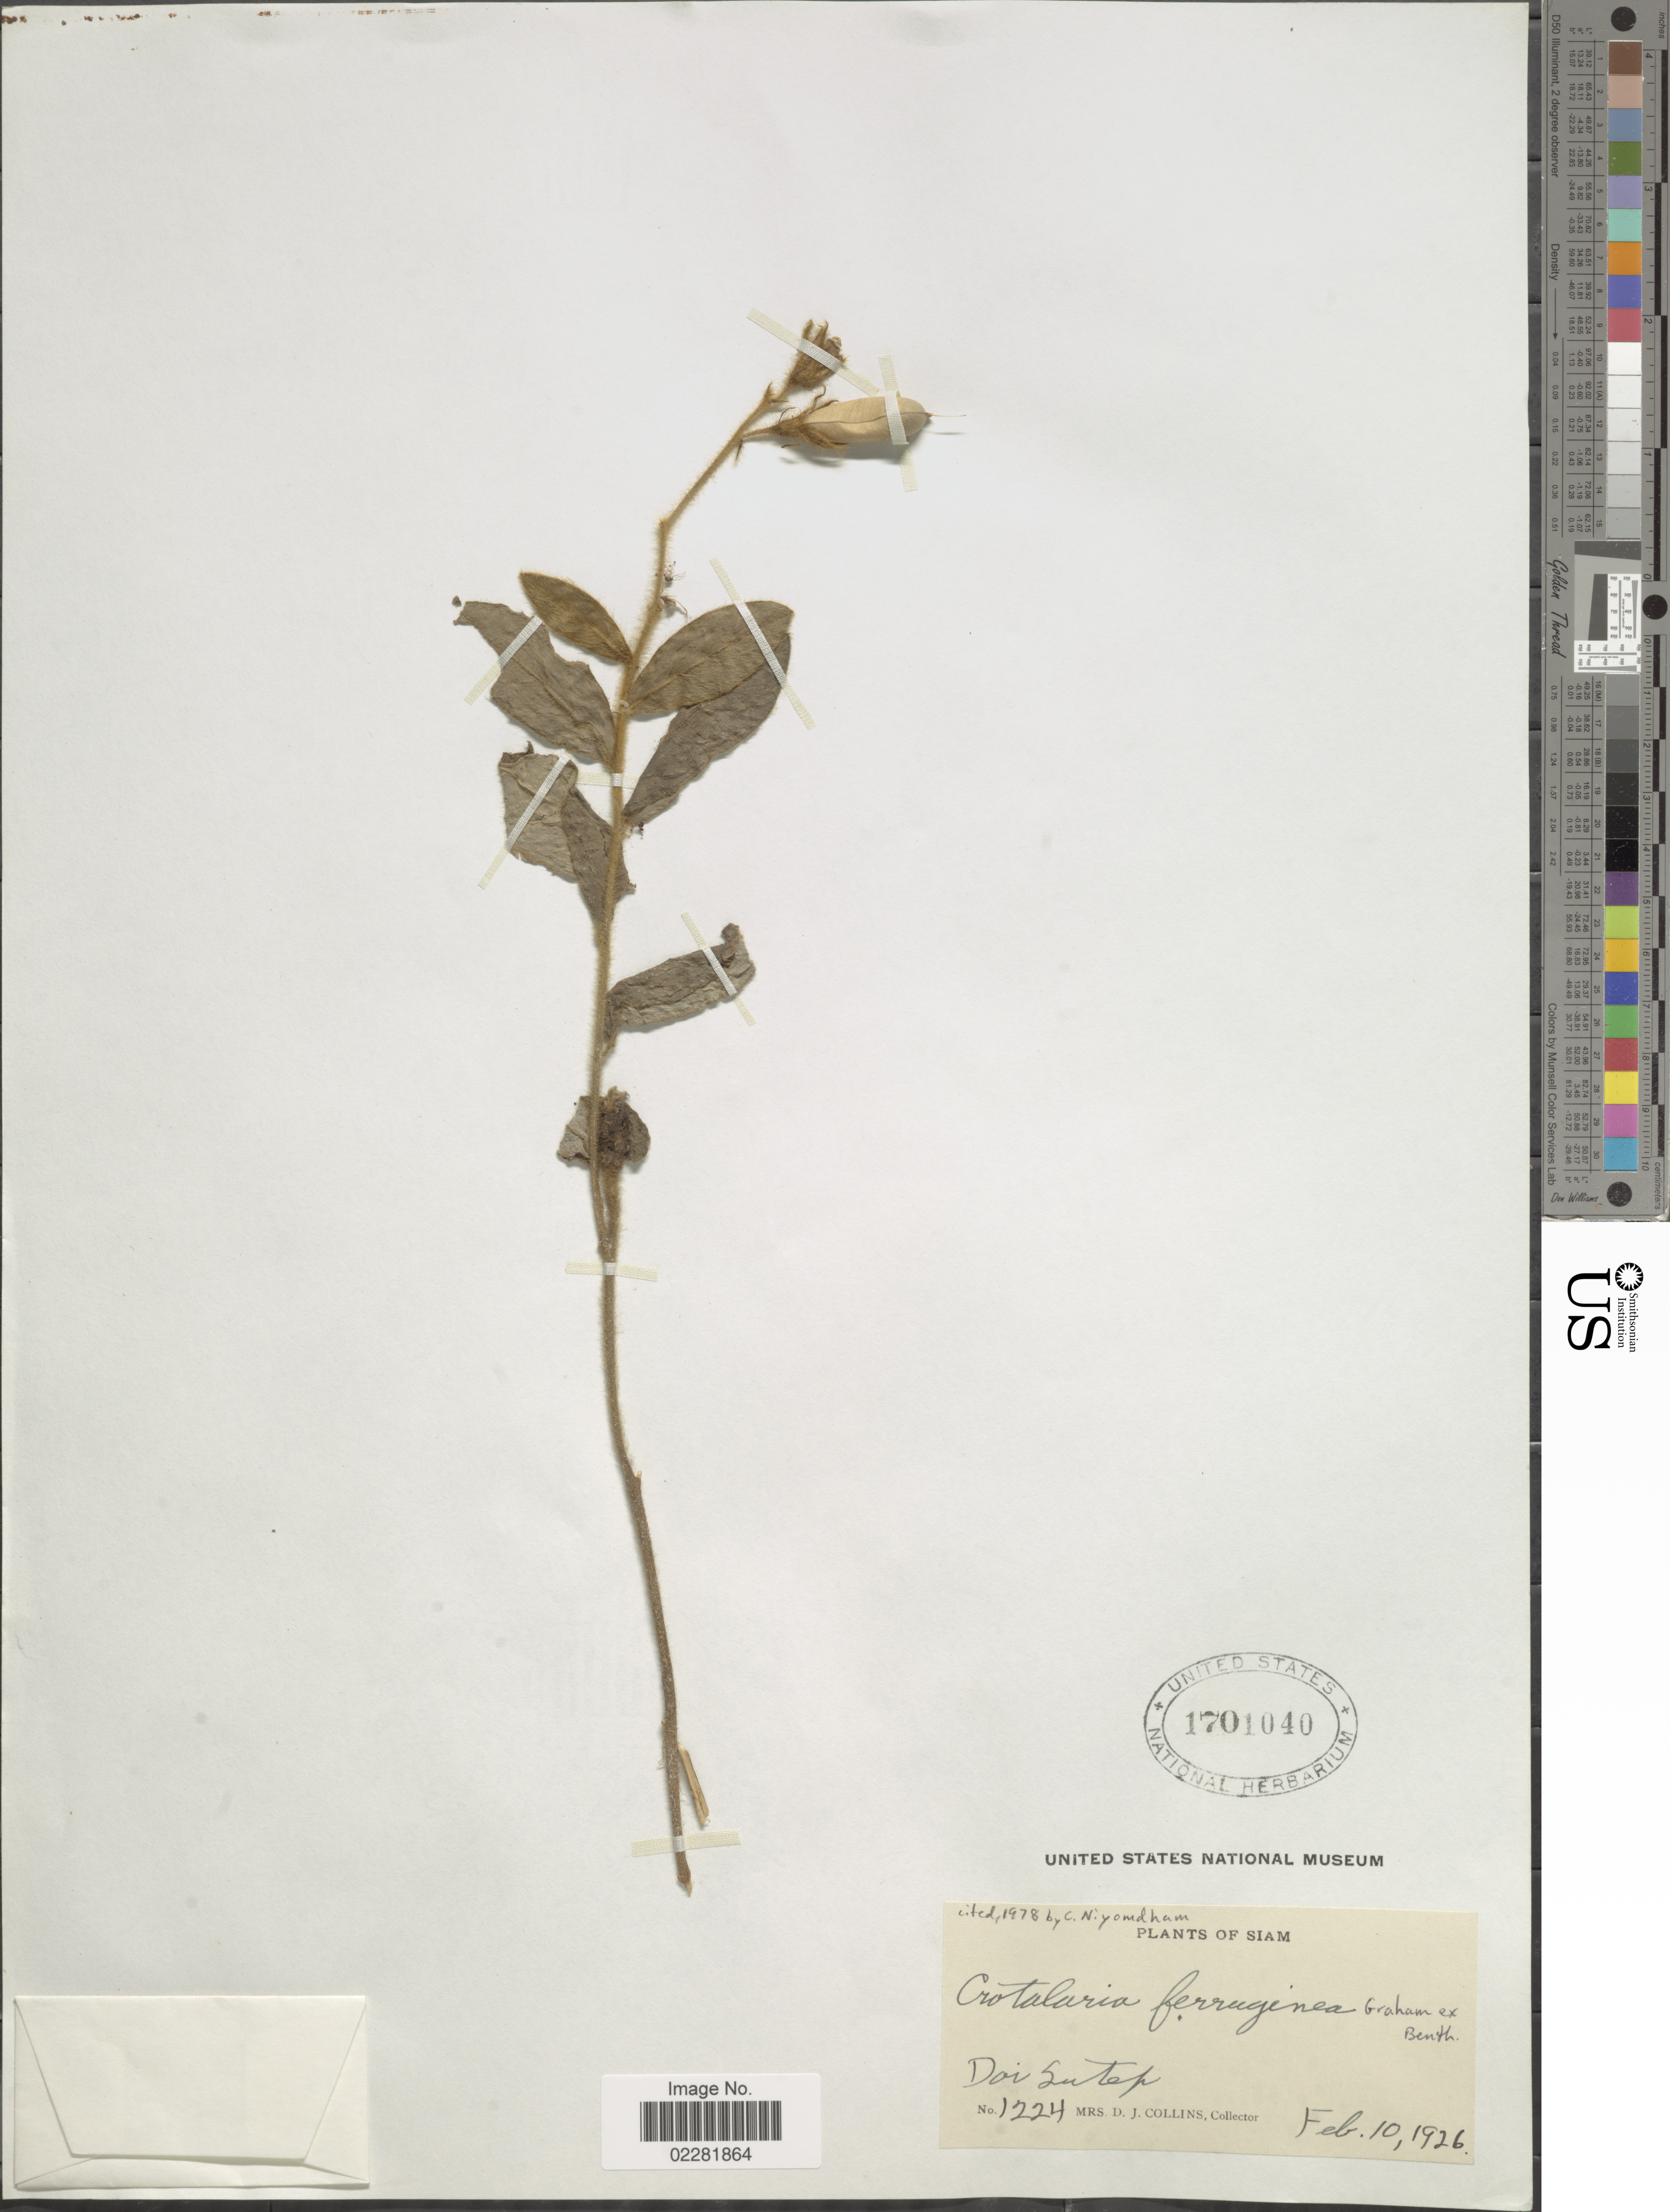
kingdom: Plantae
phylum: Tracheophyta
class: Magnoliopsida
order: Fabales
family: Fabaceae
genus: Crotalaria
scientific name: Crotalaria ferruginea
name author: Graham ex Benth.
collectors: Mrs. D. J. Collins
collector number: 1224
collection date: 1926-02-10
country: Thailand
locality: Siam, Doi Sutep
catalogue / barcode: US 1701040